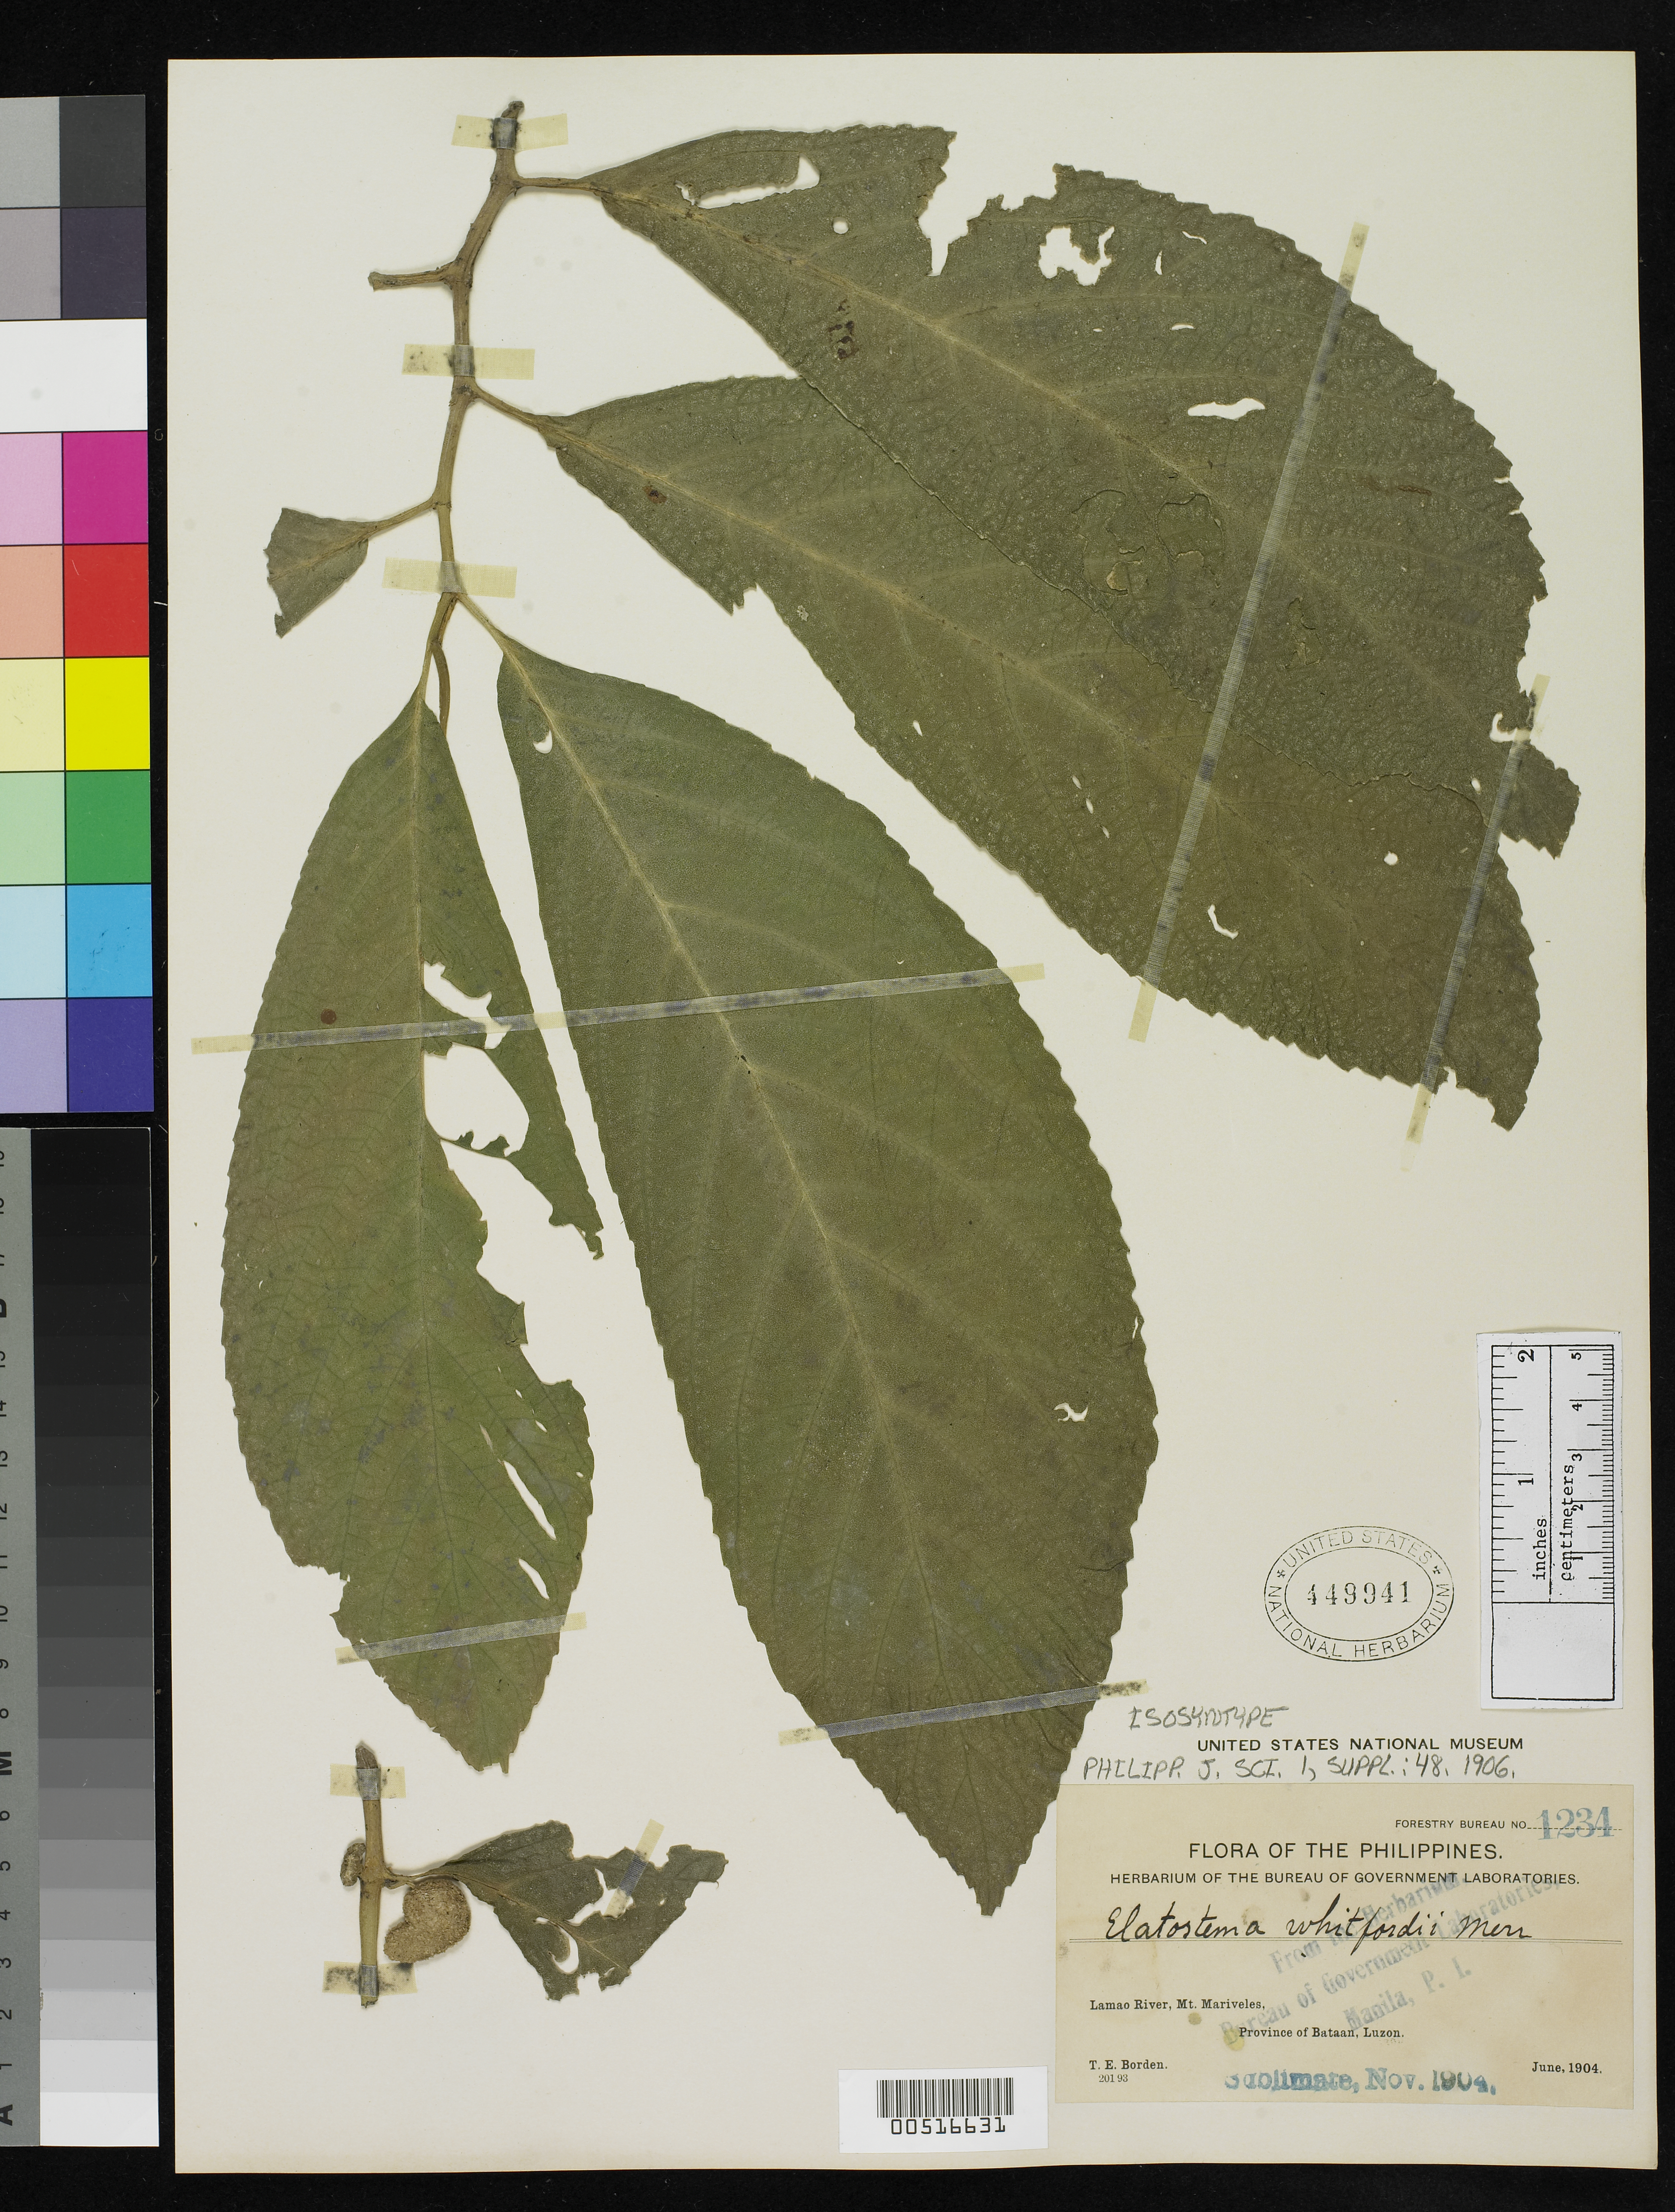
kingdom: Plantae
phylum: Tracheophyta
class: Magnoliopsida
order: Rosales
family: Urticaceae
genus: Elatostema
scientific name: Elatostema whitfordii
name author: Merr.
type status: Isosyntype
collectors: T. E. Borden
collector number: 1234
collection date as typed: Jun 1904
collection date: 1904-06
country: Philippines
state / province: Central Luzon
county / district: Bataan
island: Luzon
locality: Lamao River, Mt Mariveles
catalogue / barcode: US 449941